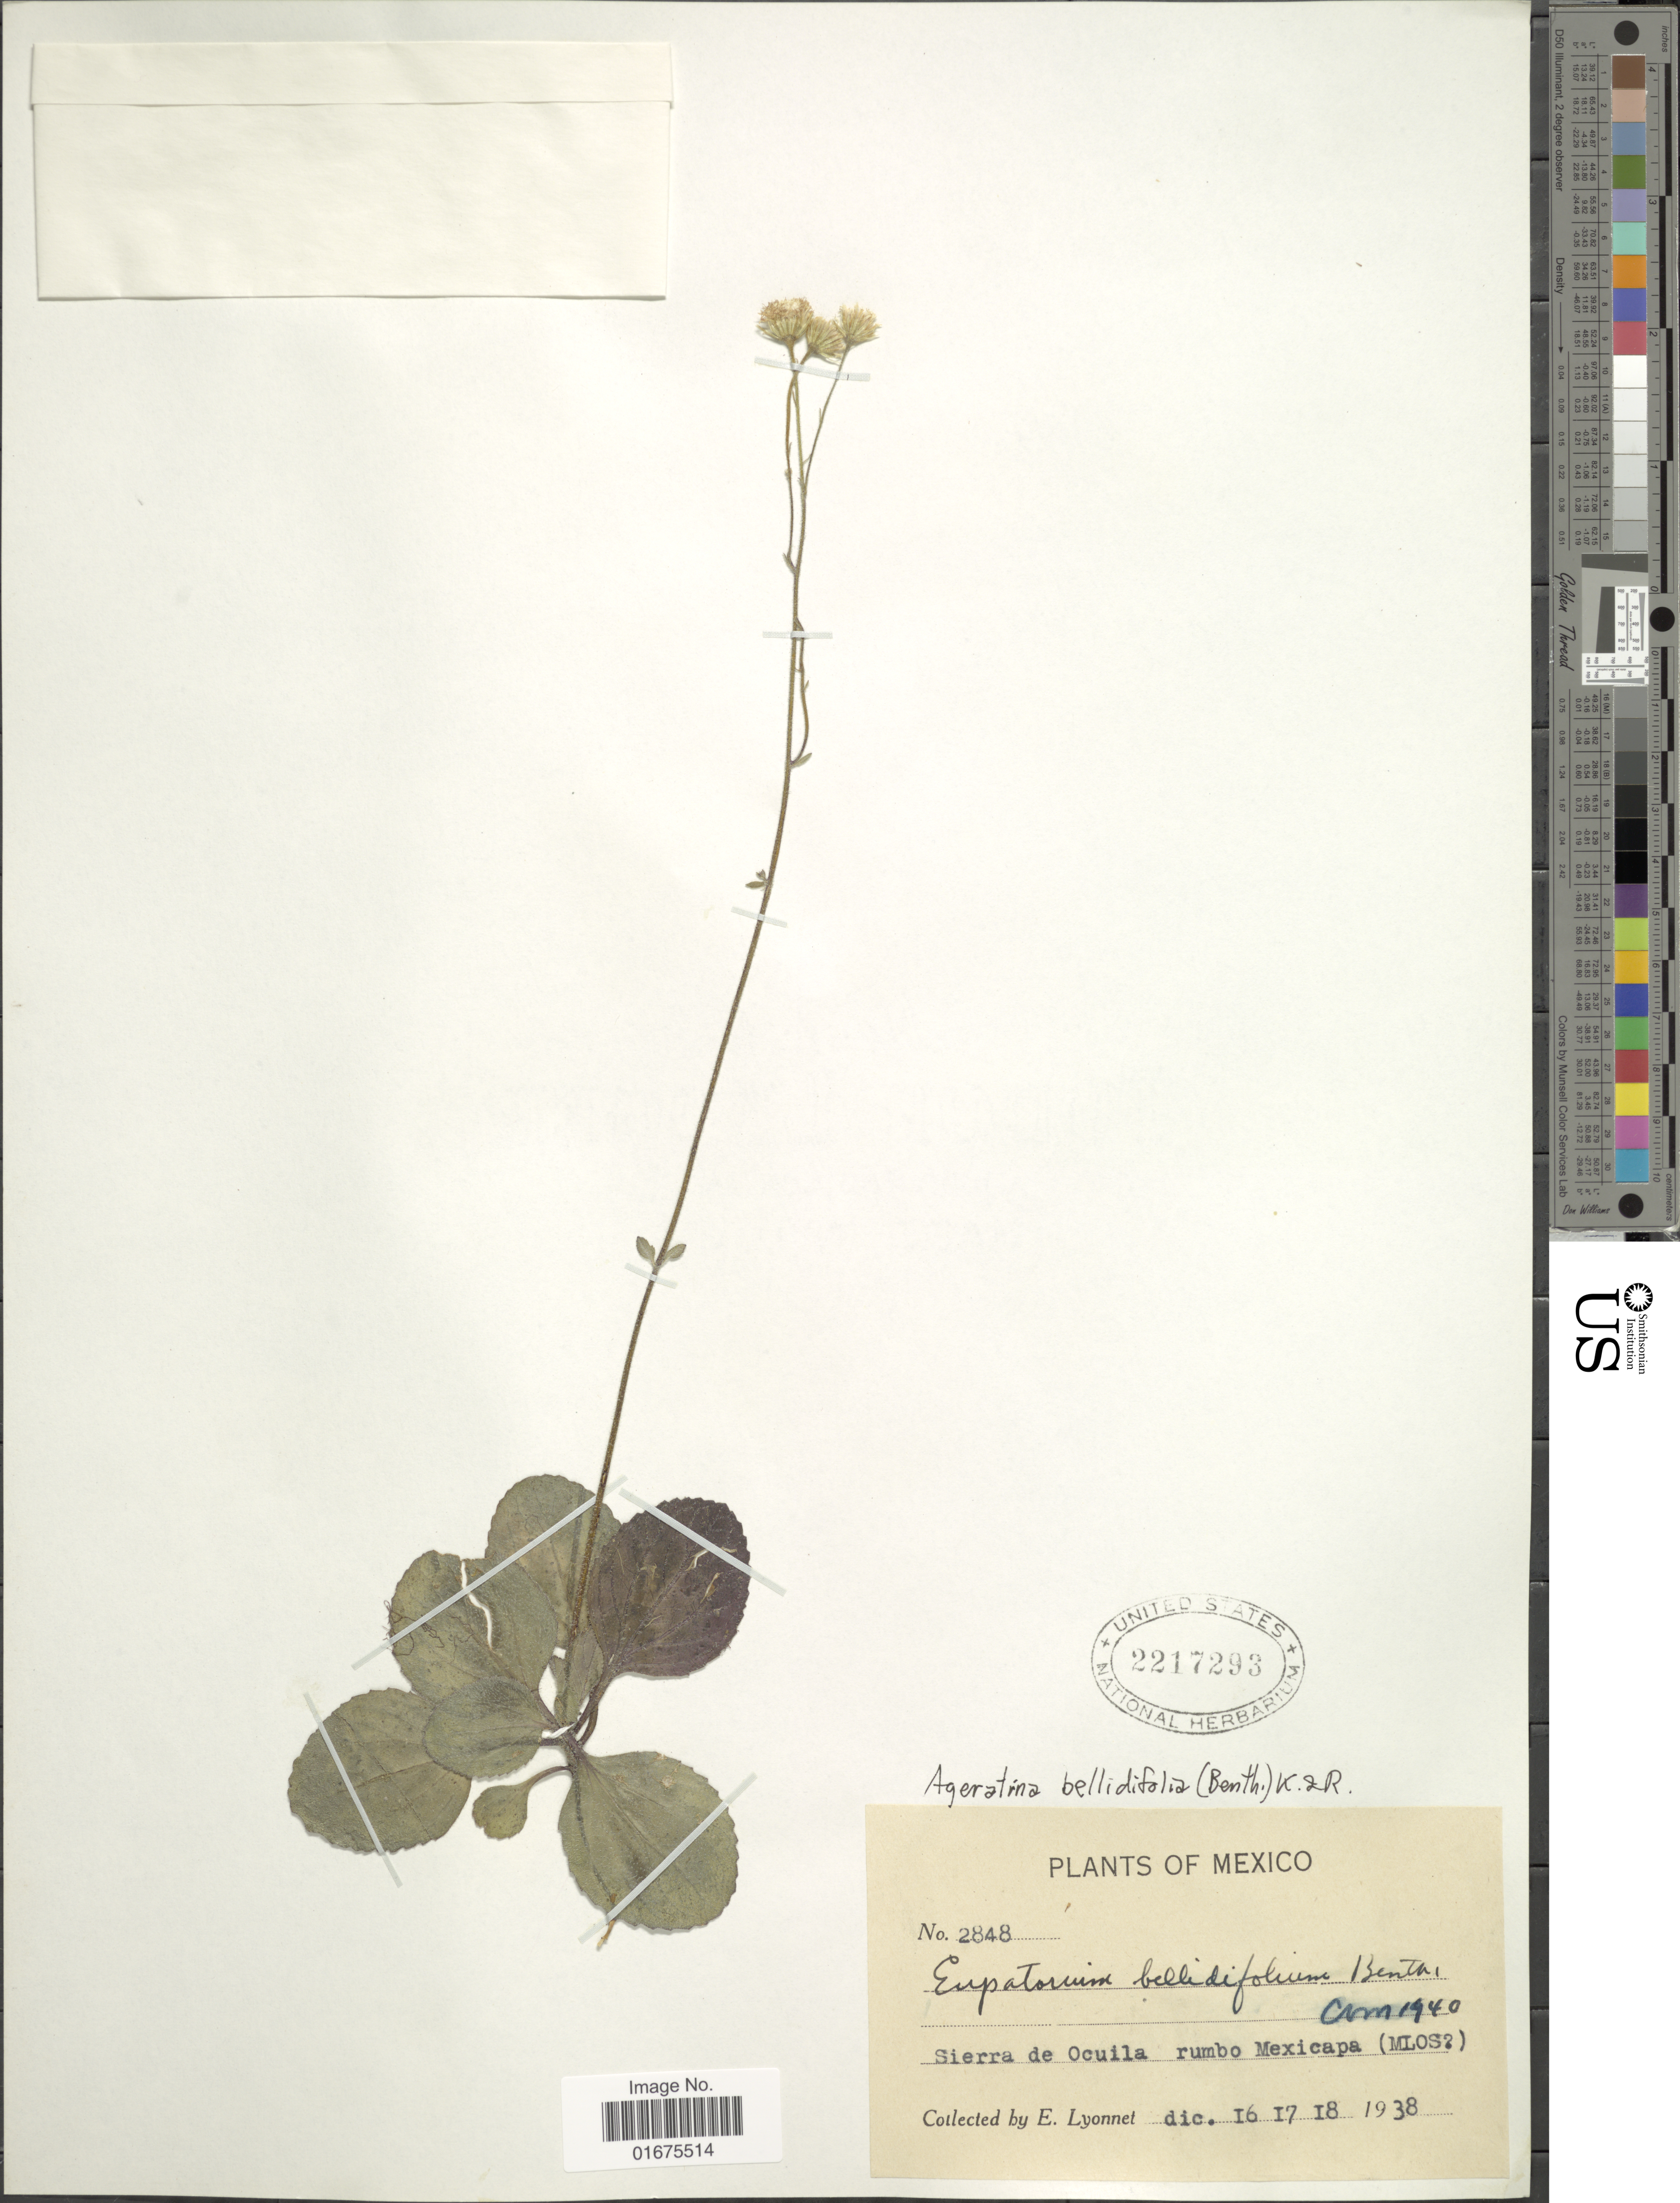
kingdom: Plantae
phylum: Tracheophyta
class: Magnoliopsida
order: Asterales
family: Asteraceae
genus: Ageratina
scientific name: Ageratina bellidifolia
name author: (Benth.) R.M. King & H. Rob.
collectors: E. Lyonnet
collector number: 2848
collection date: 1938-12-16/1938-12-18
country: Mexico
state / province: Morelos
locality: Sierra de Ocuila rumbo Mexicapa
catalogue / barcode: US 2217293